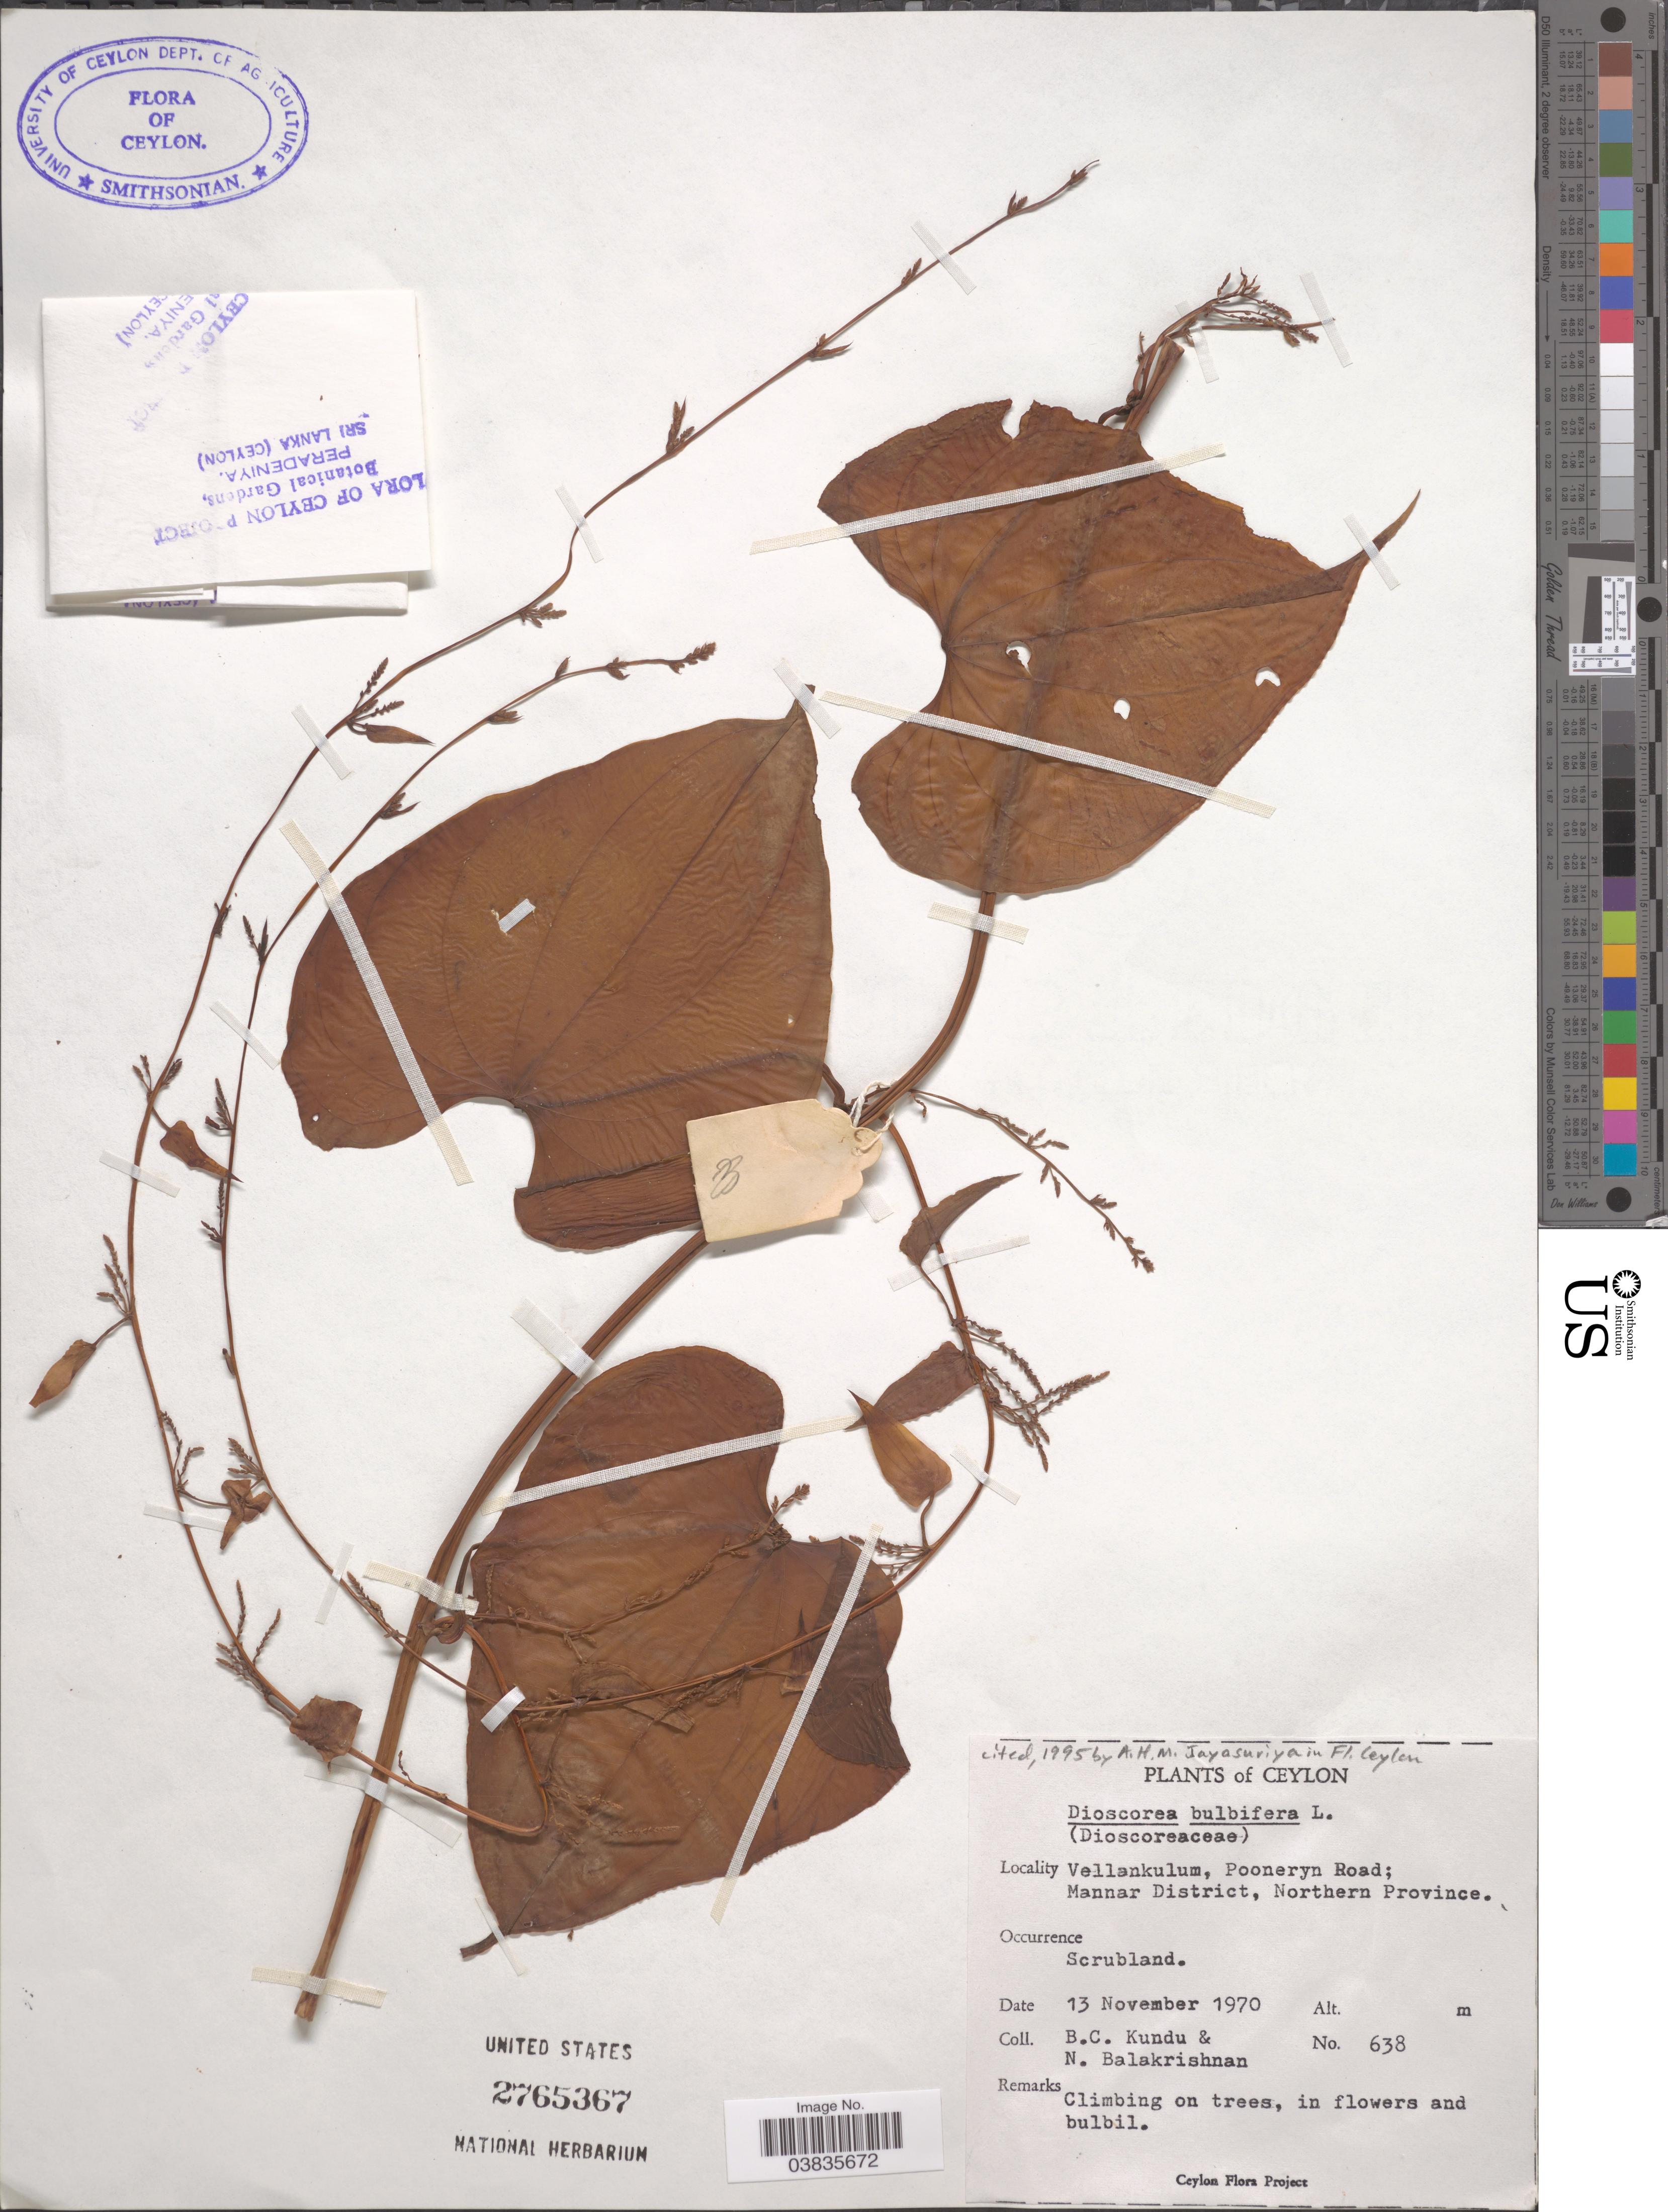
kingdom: Plantae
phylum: Tracheophyta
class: Liliopsida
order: Dioscoreales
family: Dioscoreaceae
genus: Dioscorea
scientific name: Dioscorea bulbifera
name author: L.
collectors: B. C. Kundu & N. Balakrishnan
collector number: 638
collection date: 1970-11-13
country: Sri Lanka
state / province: Northern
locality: Ceylon. Vellankulum, Pooneryn Road; Mannar District, Northern Province.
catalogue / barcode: US 2765367